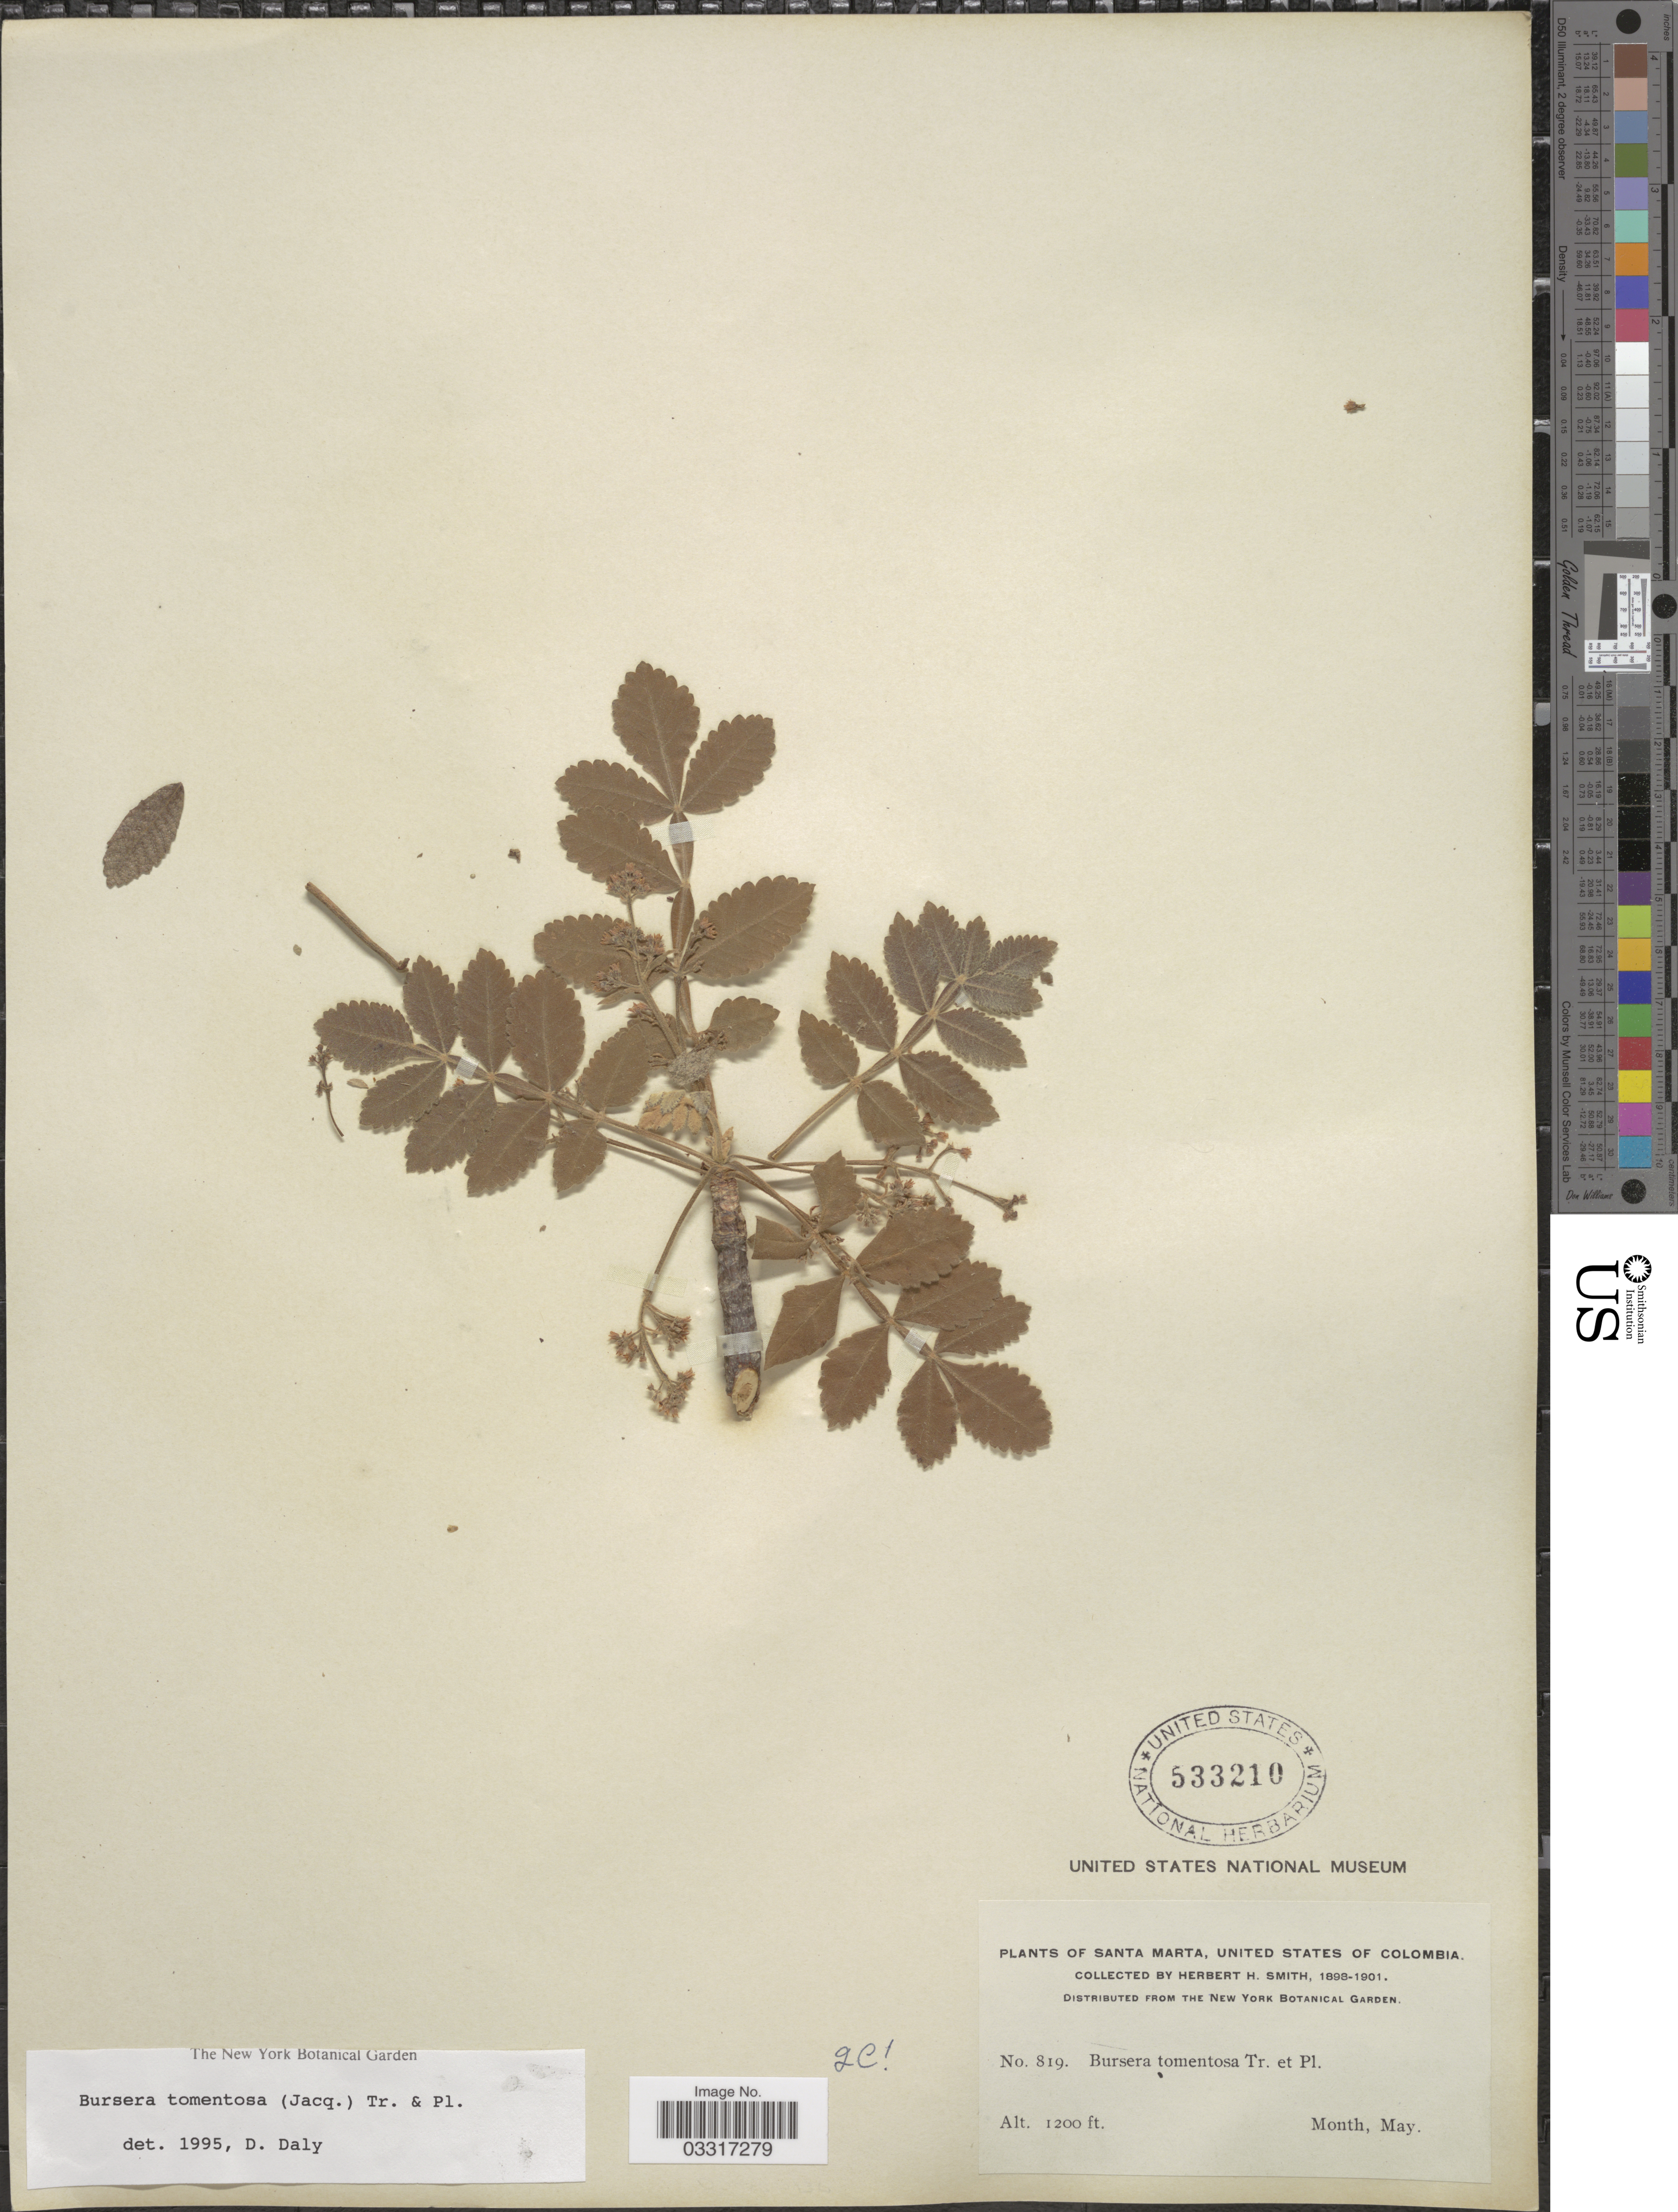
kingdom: Plantae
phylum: Tracheophyta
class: Magnoliopsida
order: Sapindales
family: Burseraceae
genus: Bursera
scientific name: Bursera tomentosa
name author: (Jacq.) Triana & Planch.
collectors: Herbert H. Smith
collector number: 819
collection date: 1898-05/1901-05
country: Colombia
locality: Santa Marta, United States of Colombia.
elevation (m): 366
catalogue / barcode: US 533210